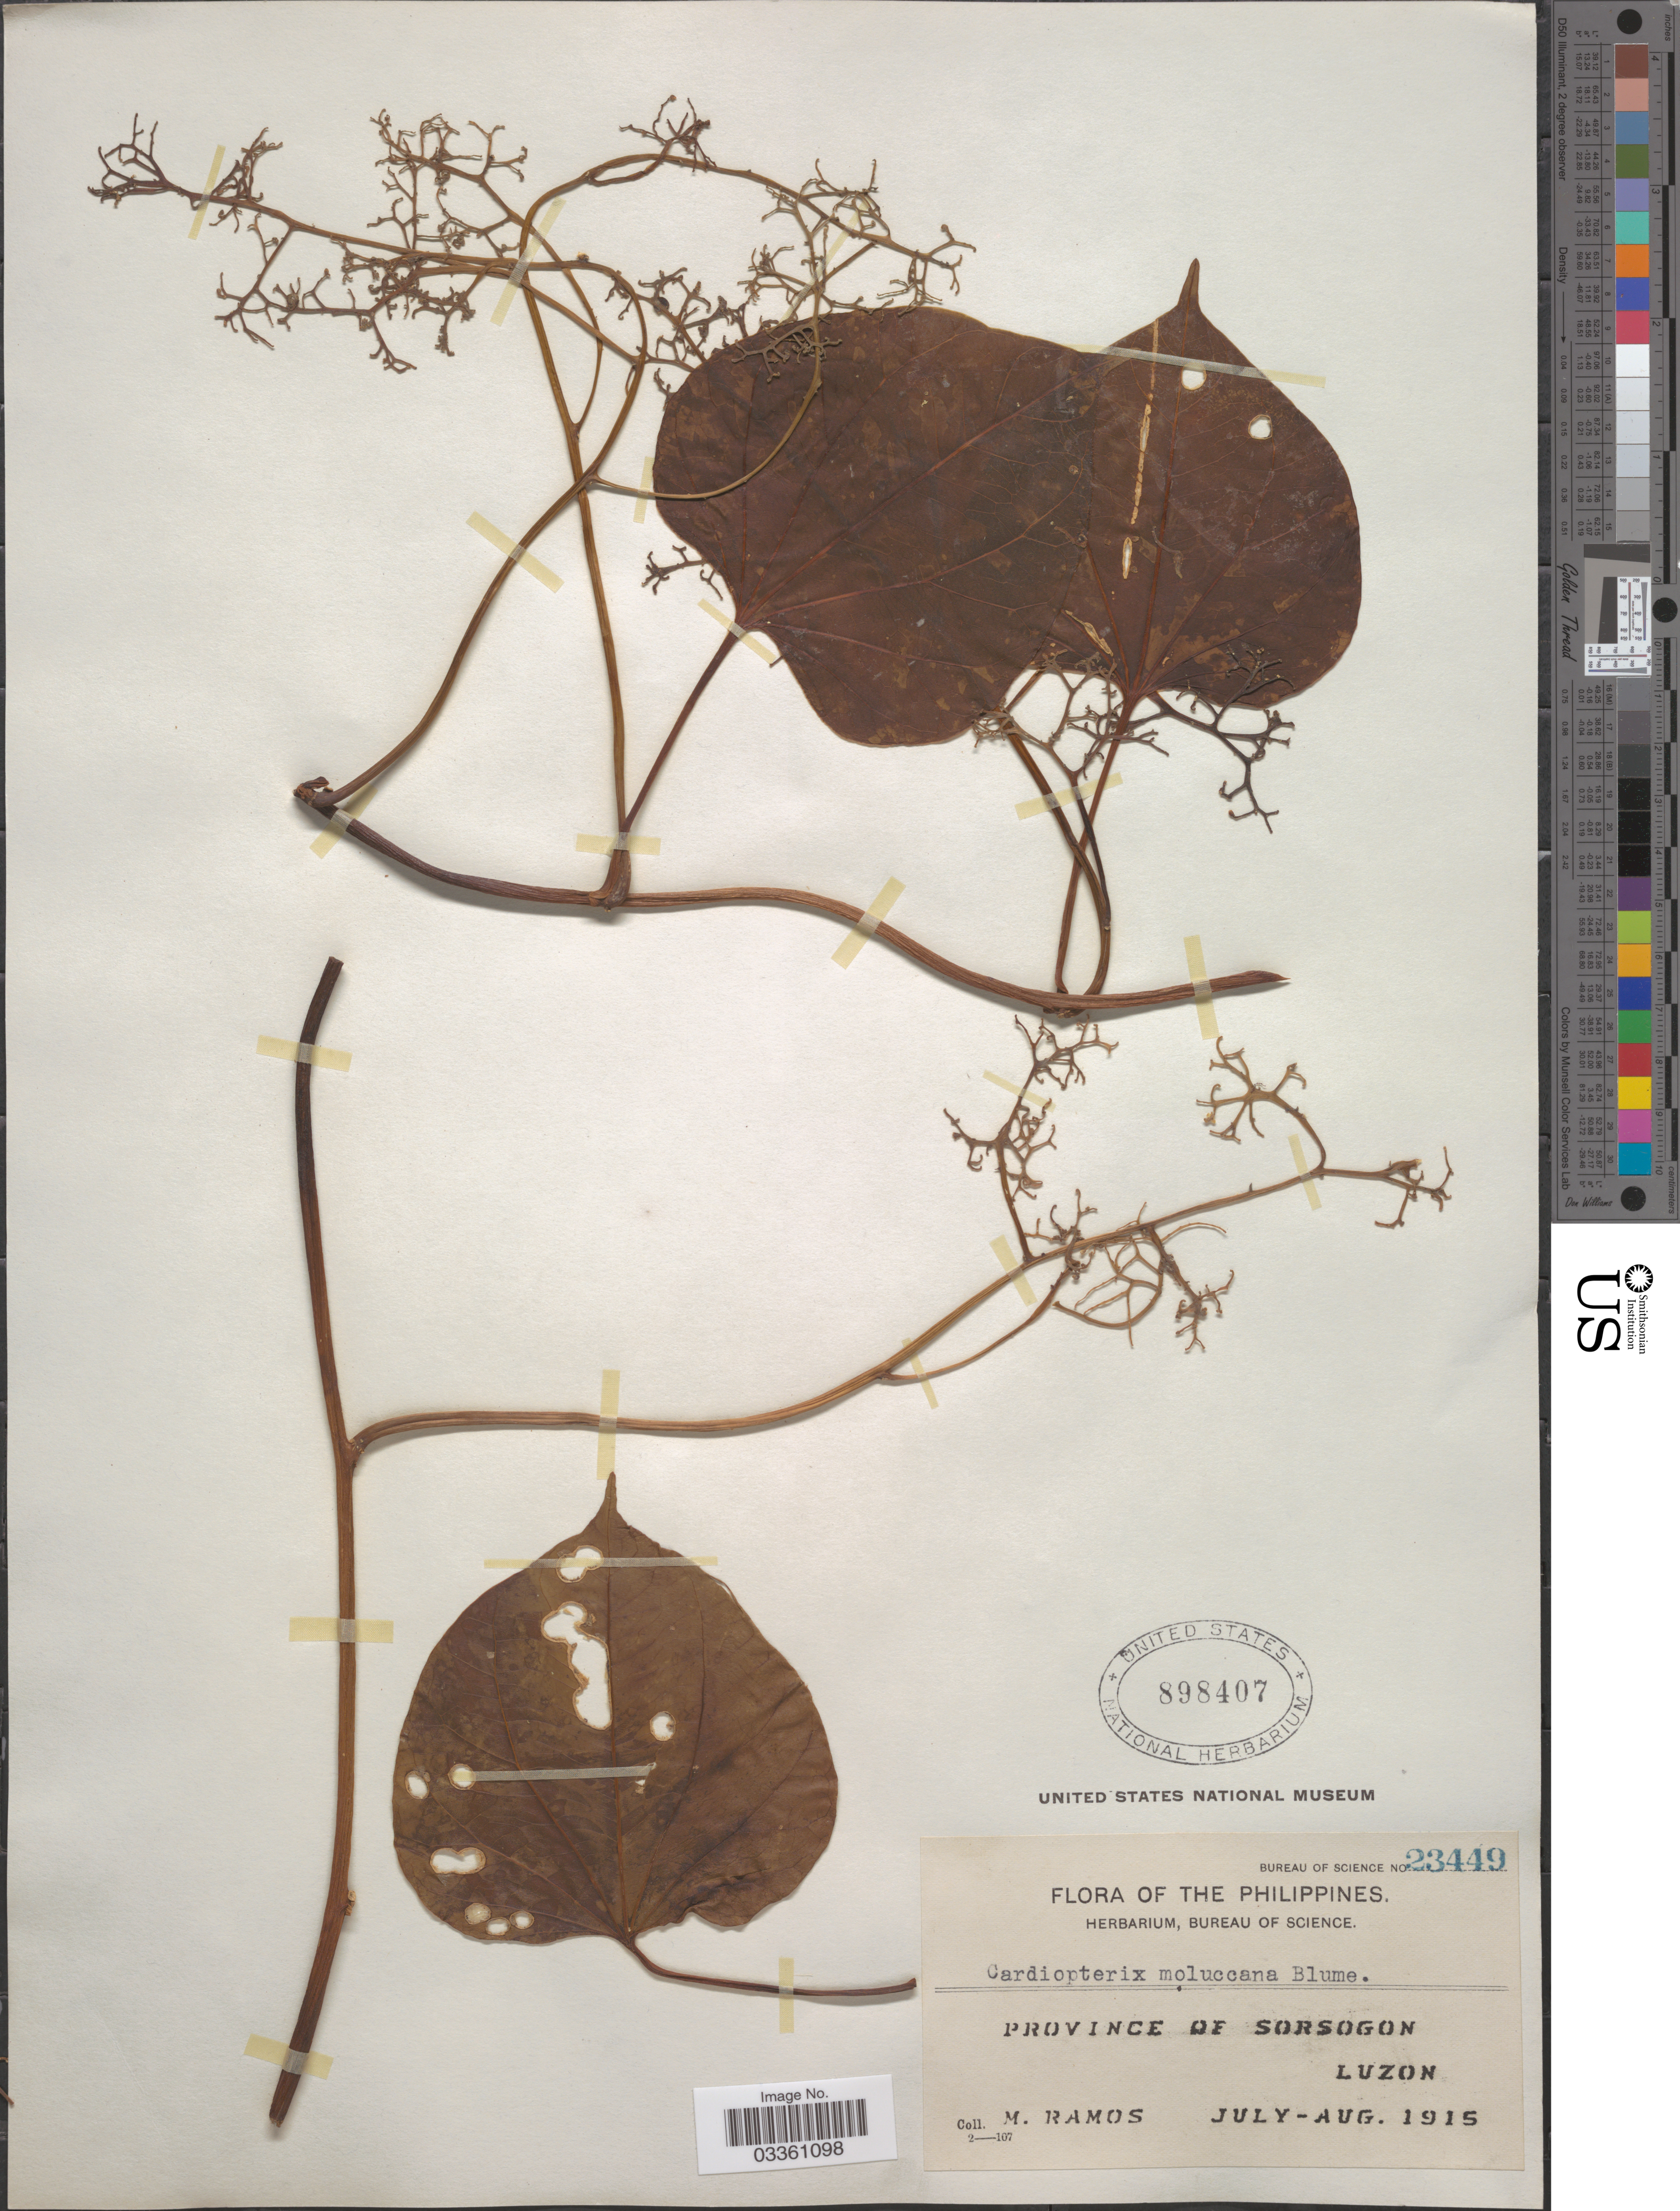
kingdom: Plantae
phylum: Tracheophyta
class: Magnoliopsida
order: Cardiopteridales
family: Cardiopteridaceae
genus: Cardiopteris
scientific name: Cardiopteris moluccana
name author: Blume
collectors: M. Ramos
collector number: Bureau of Science 23449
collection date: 1915-07/1915-08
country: Philippines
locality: Province of Sorsogon. Luzon.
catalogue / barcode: US 898407